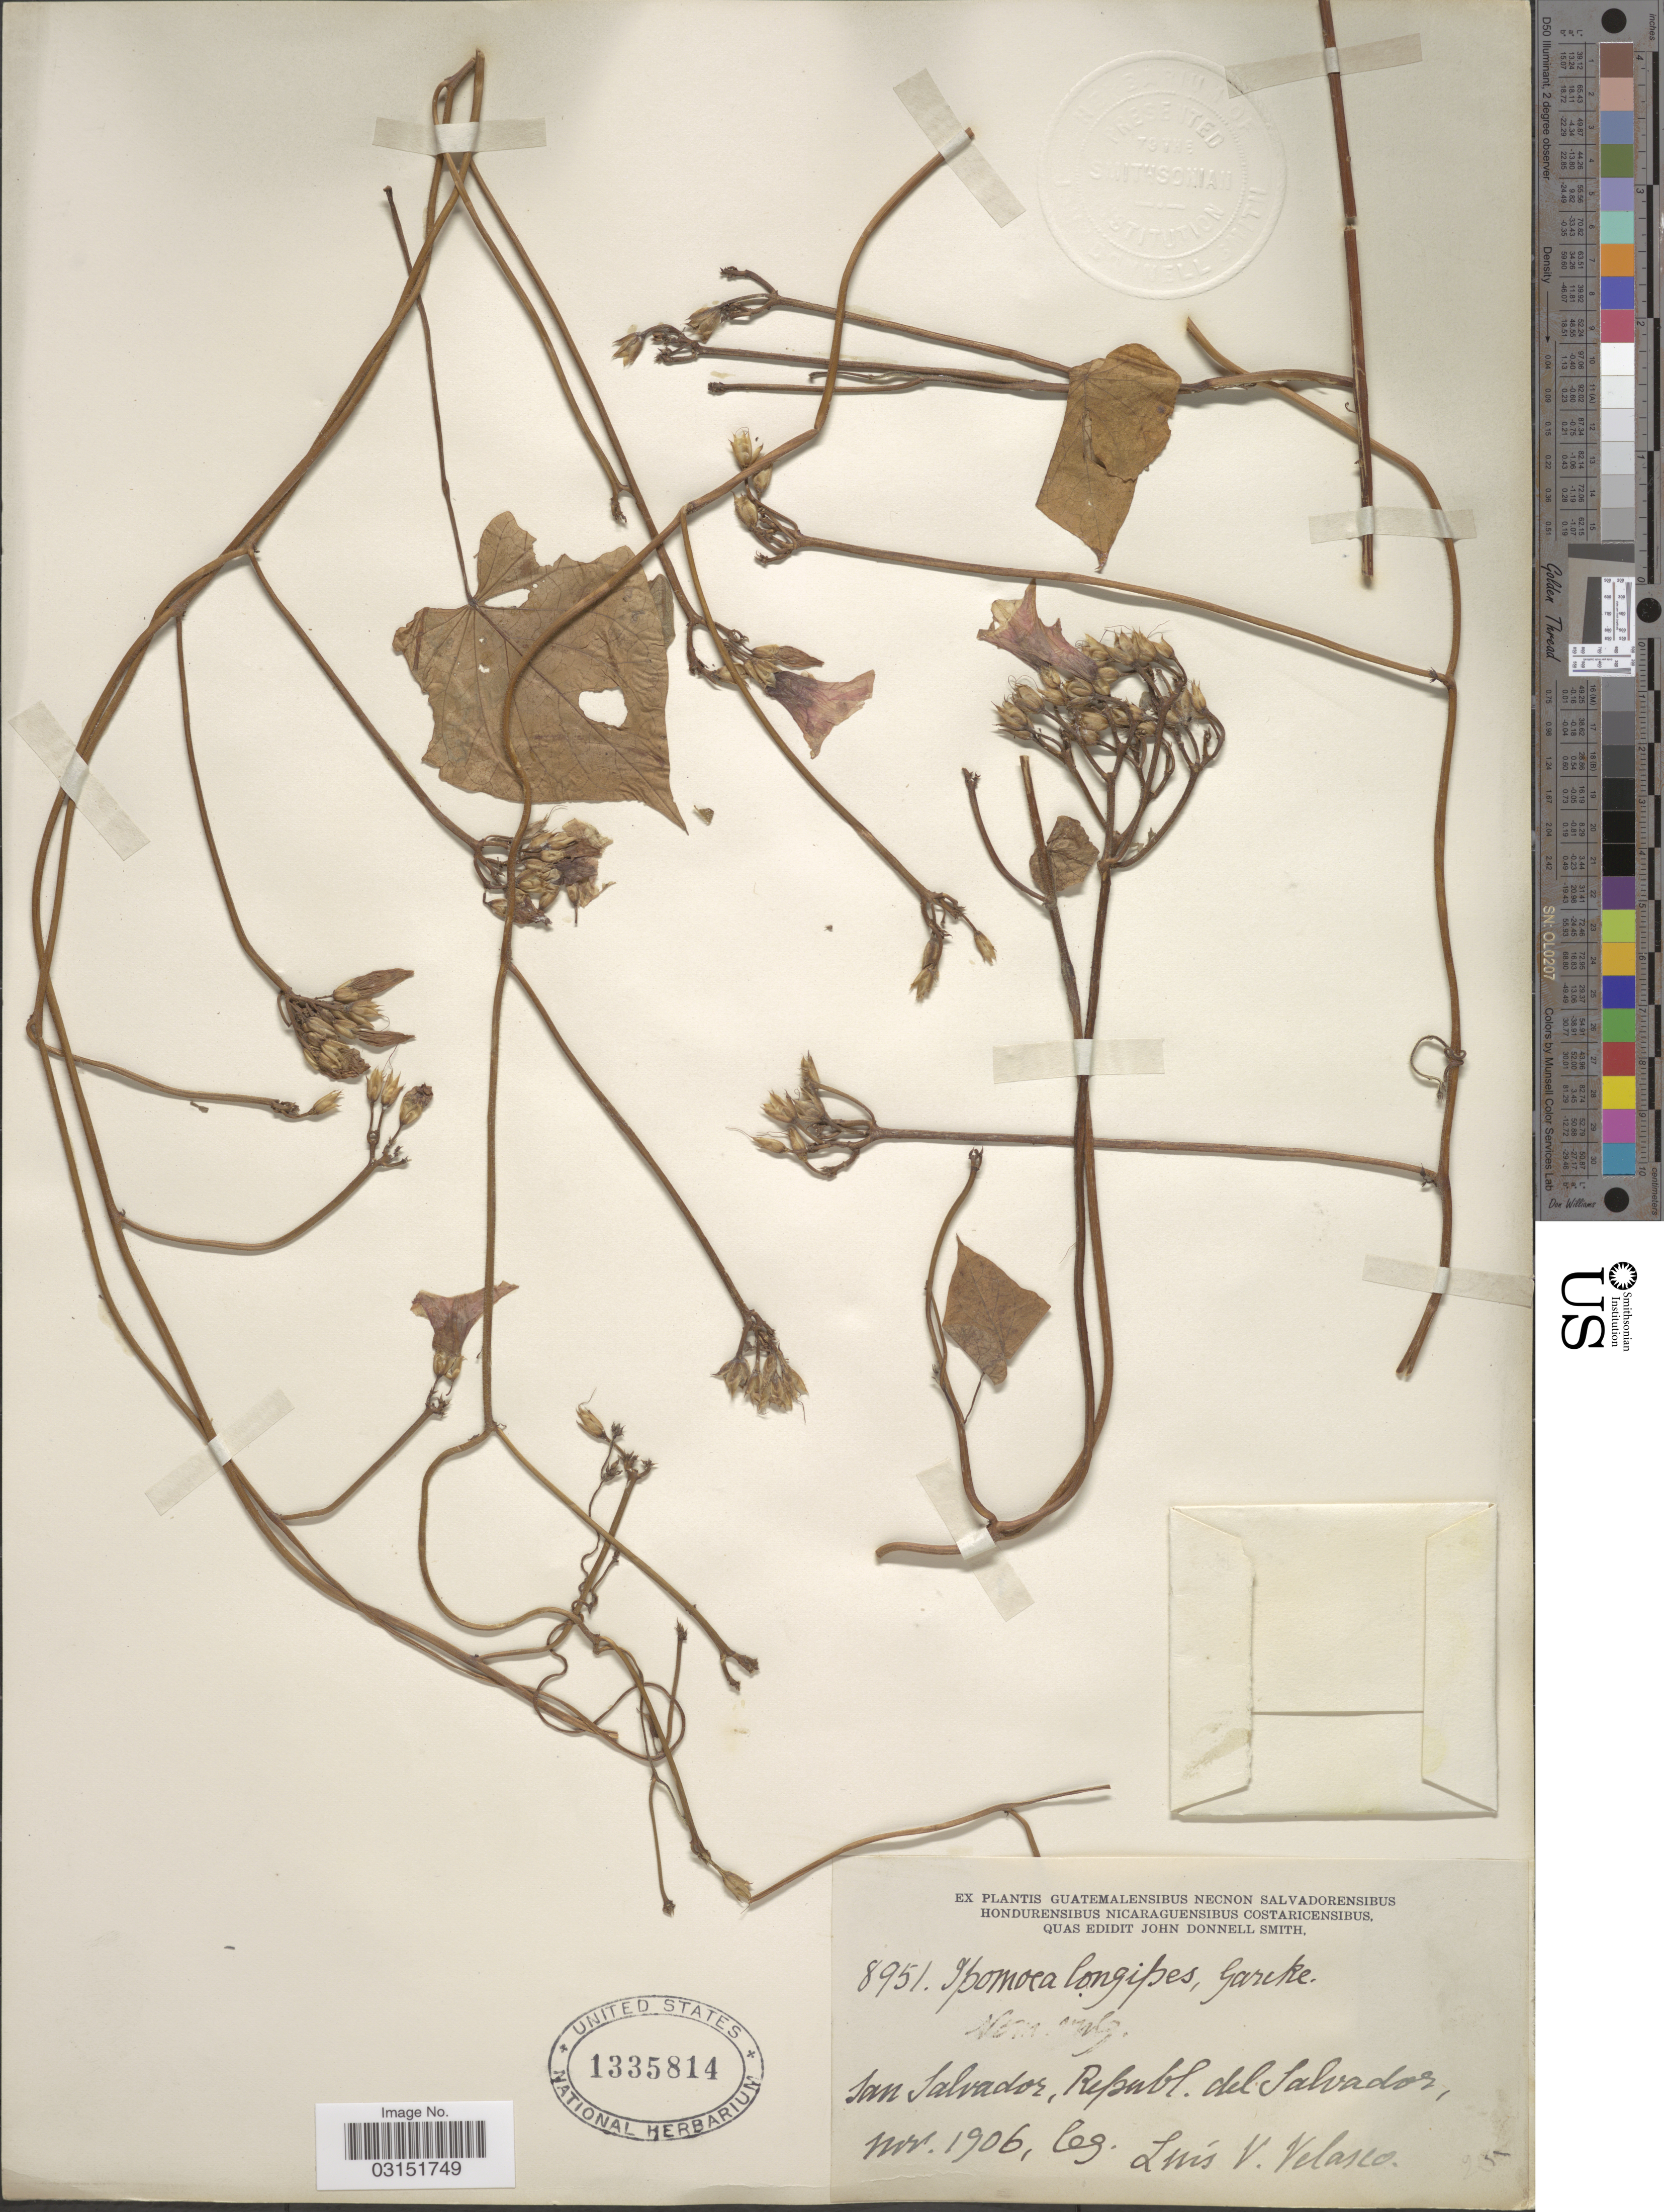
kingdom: Plantae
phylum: Tracheophyta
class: Magnoliopsida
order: Solanales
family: Convolvulaceae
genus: Ipomoea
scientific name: Ipomoea triloba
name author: L.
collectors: L. Velasco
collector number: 8951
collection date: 1906-11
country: El Salvador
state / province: San Salvador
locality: Republ. del Salvador.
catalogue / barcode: US 1335814